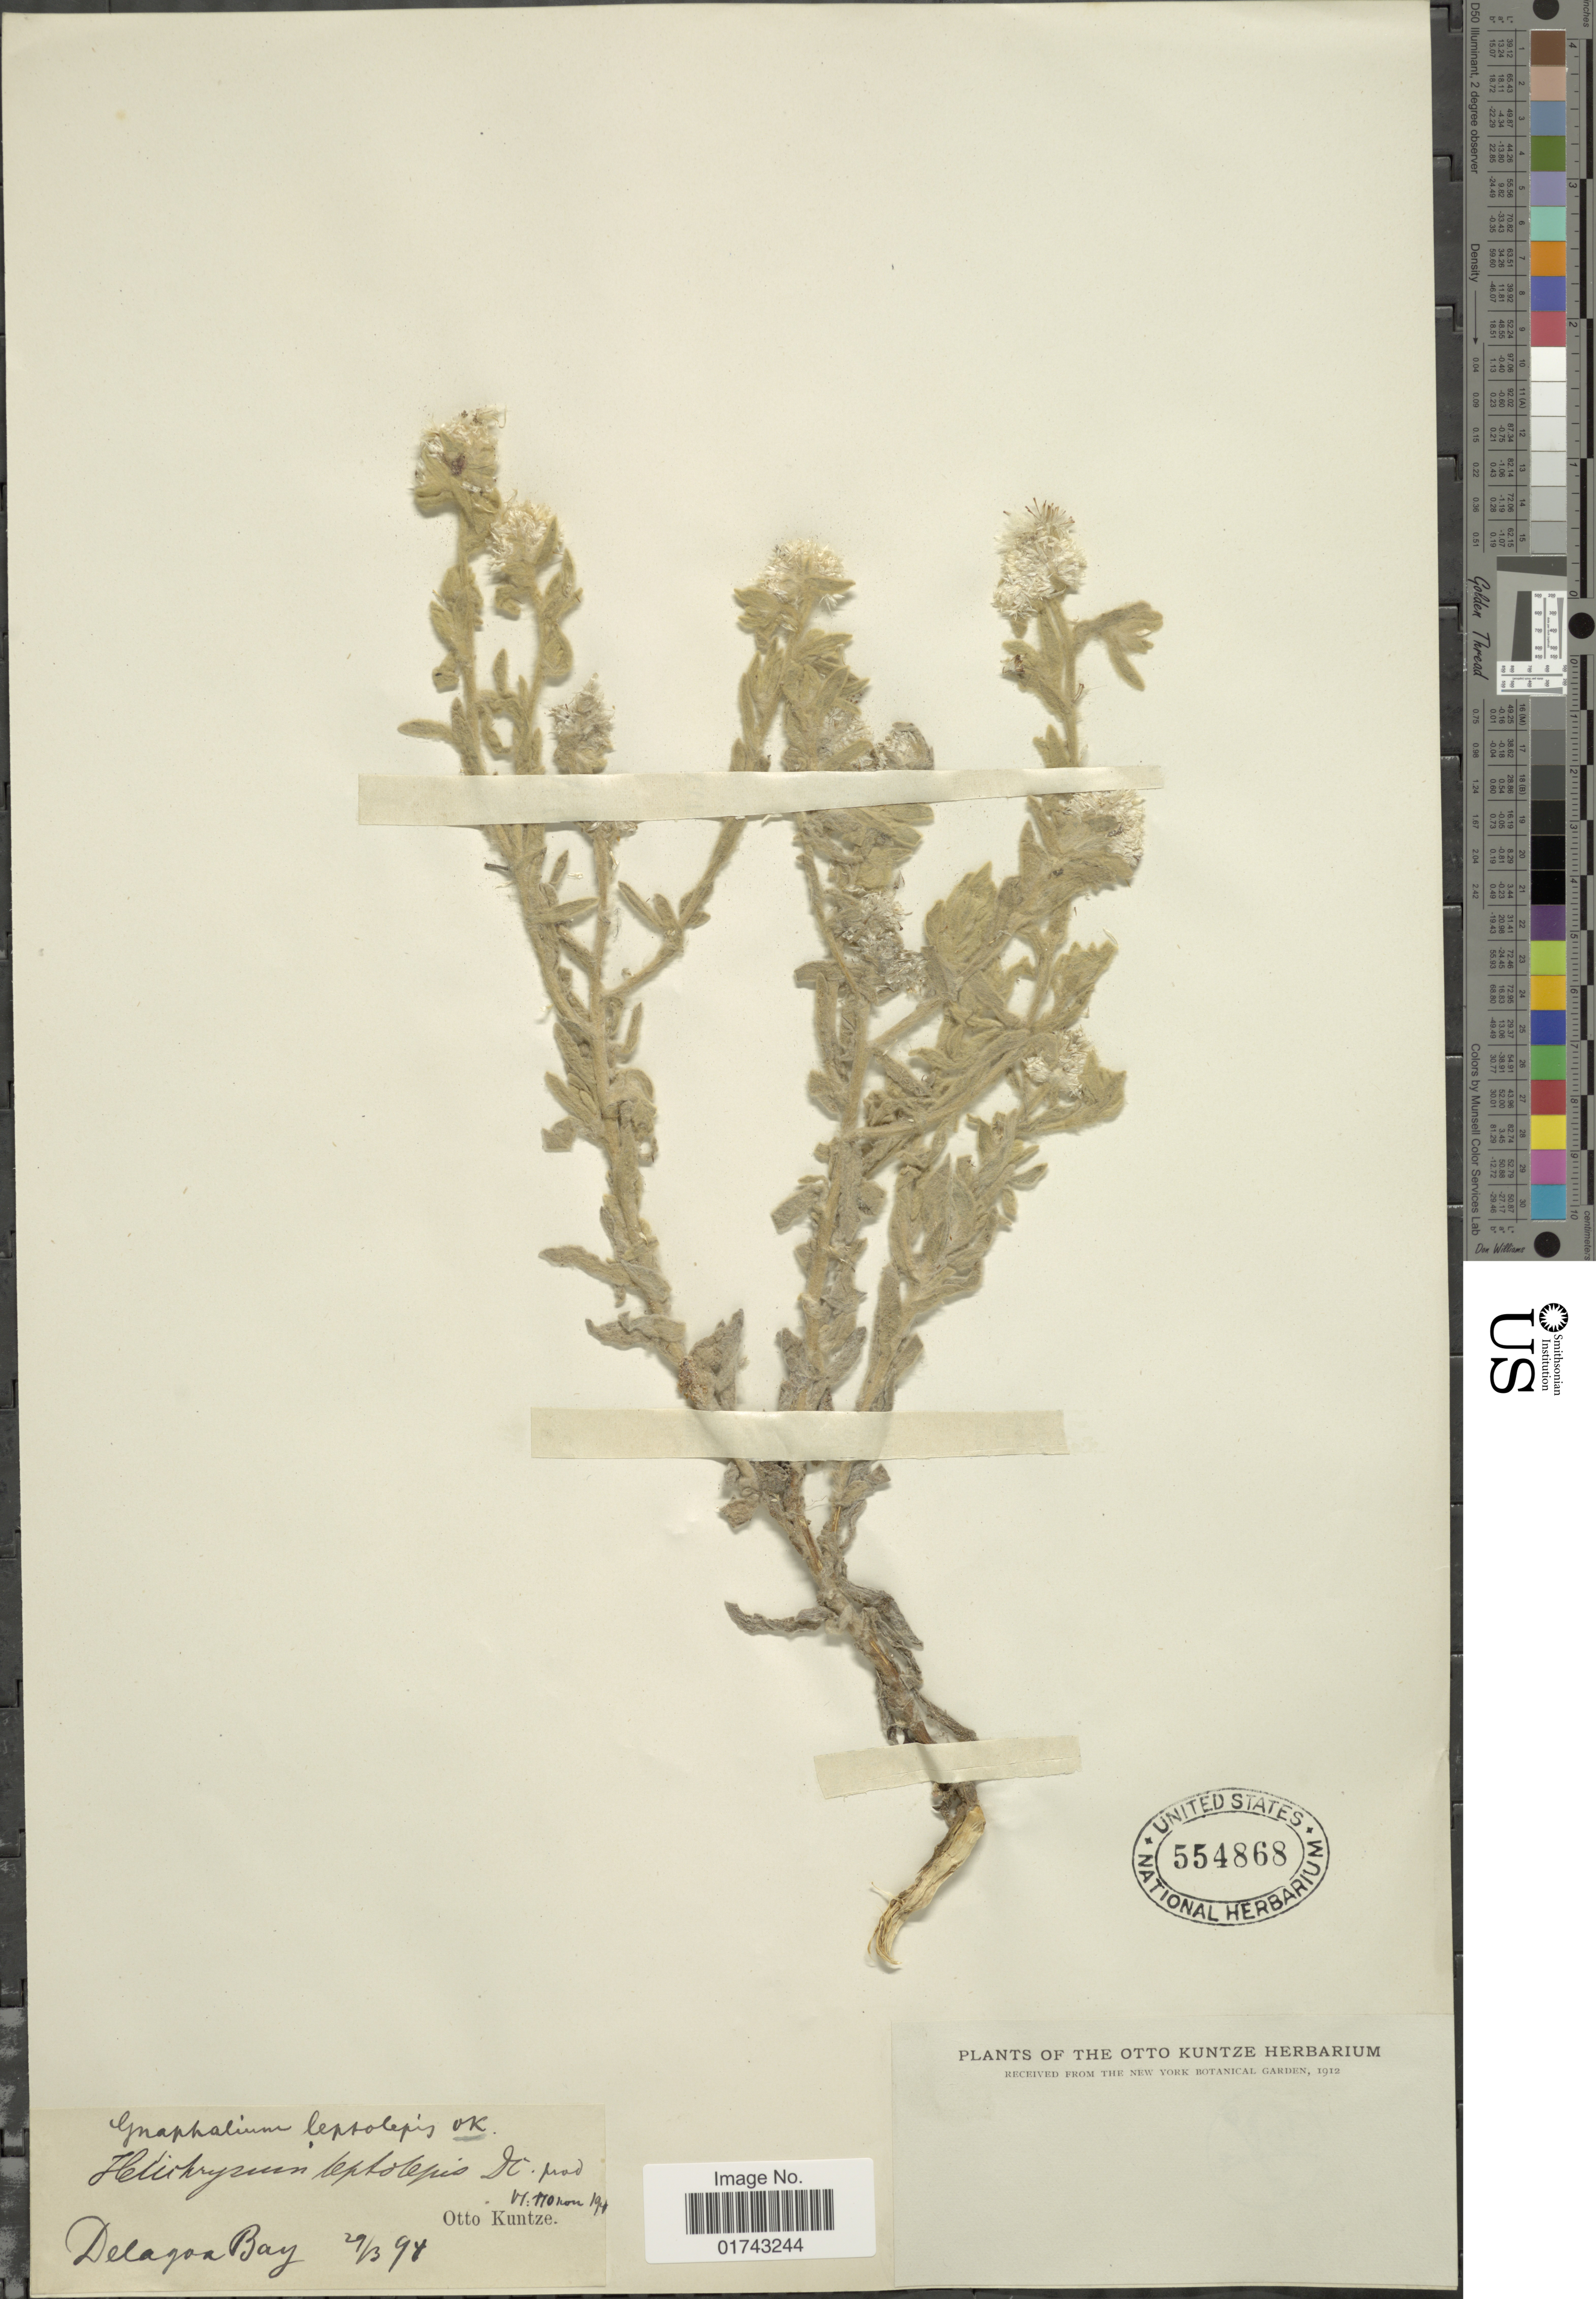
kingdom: Plantae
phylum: Tracheophyta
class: Magnoliopsida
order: Asterales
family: Asteraceae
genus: Helichrysum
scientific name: Helichrysum leptolepis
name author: DC.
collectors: C.E.O. Kuntze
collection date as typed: Transcribed d/m/y: 29/3/94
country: Mozambique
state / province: Maputo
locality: Delagoa Bay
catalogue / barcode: US 554868